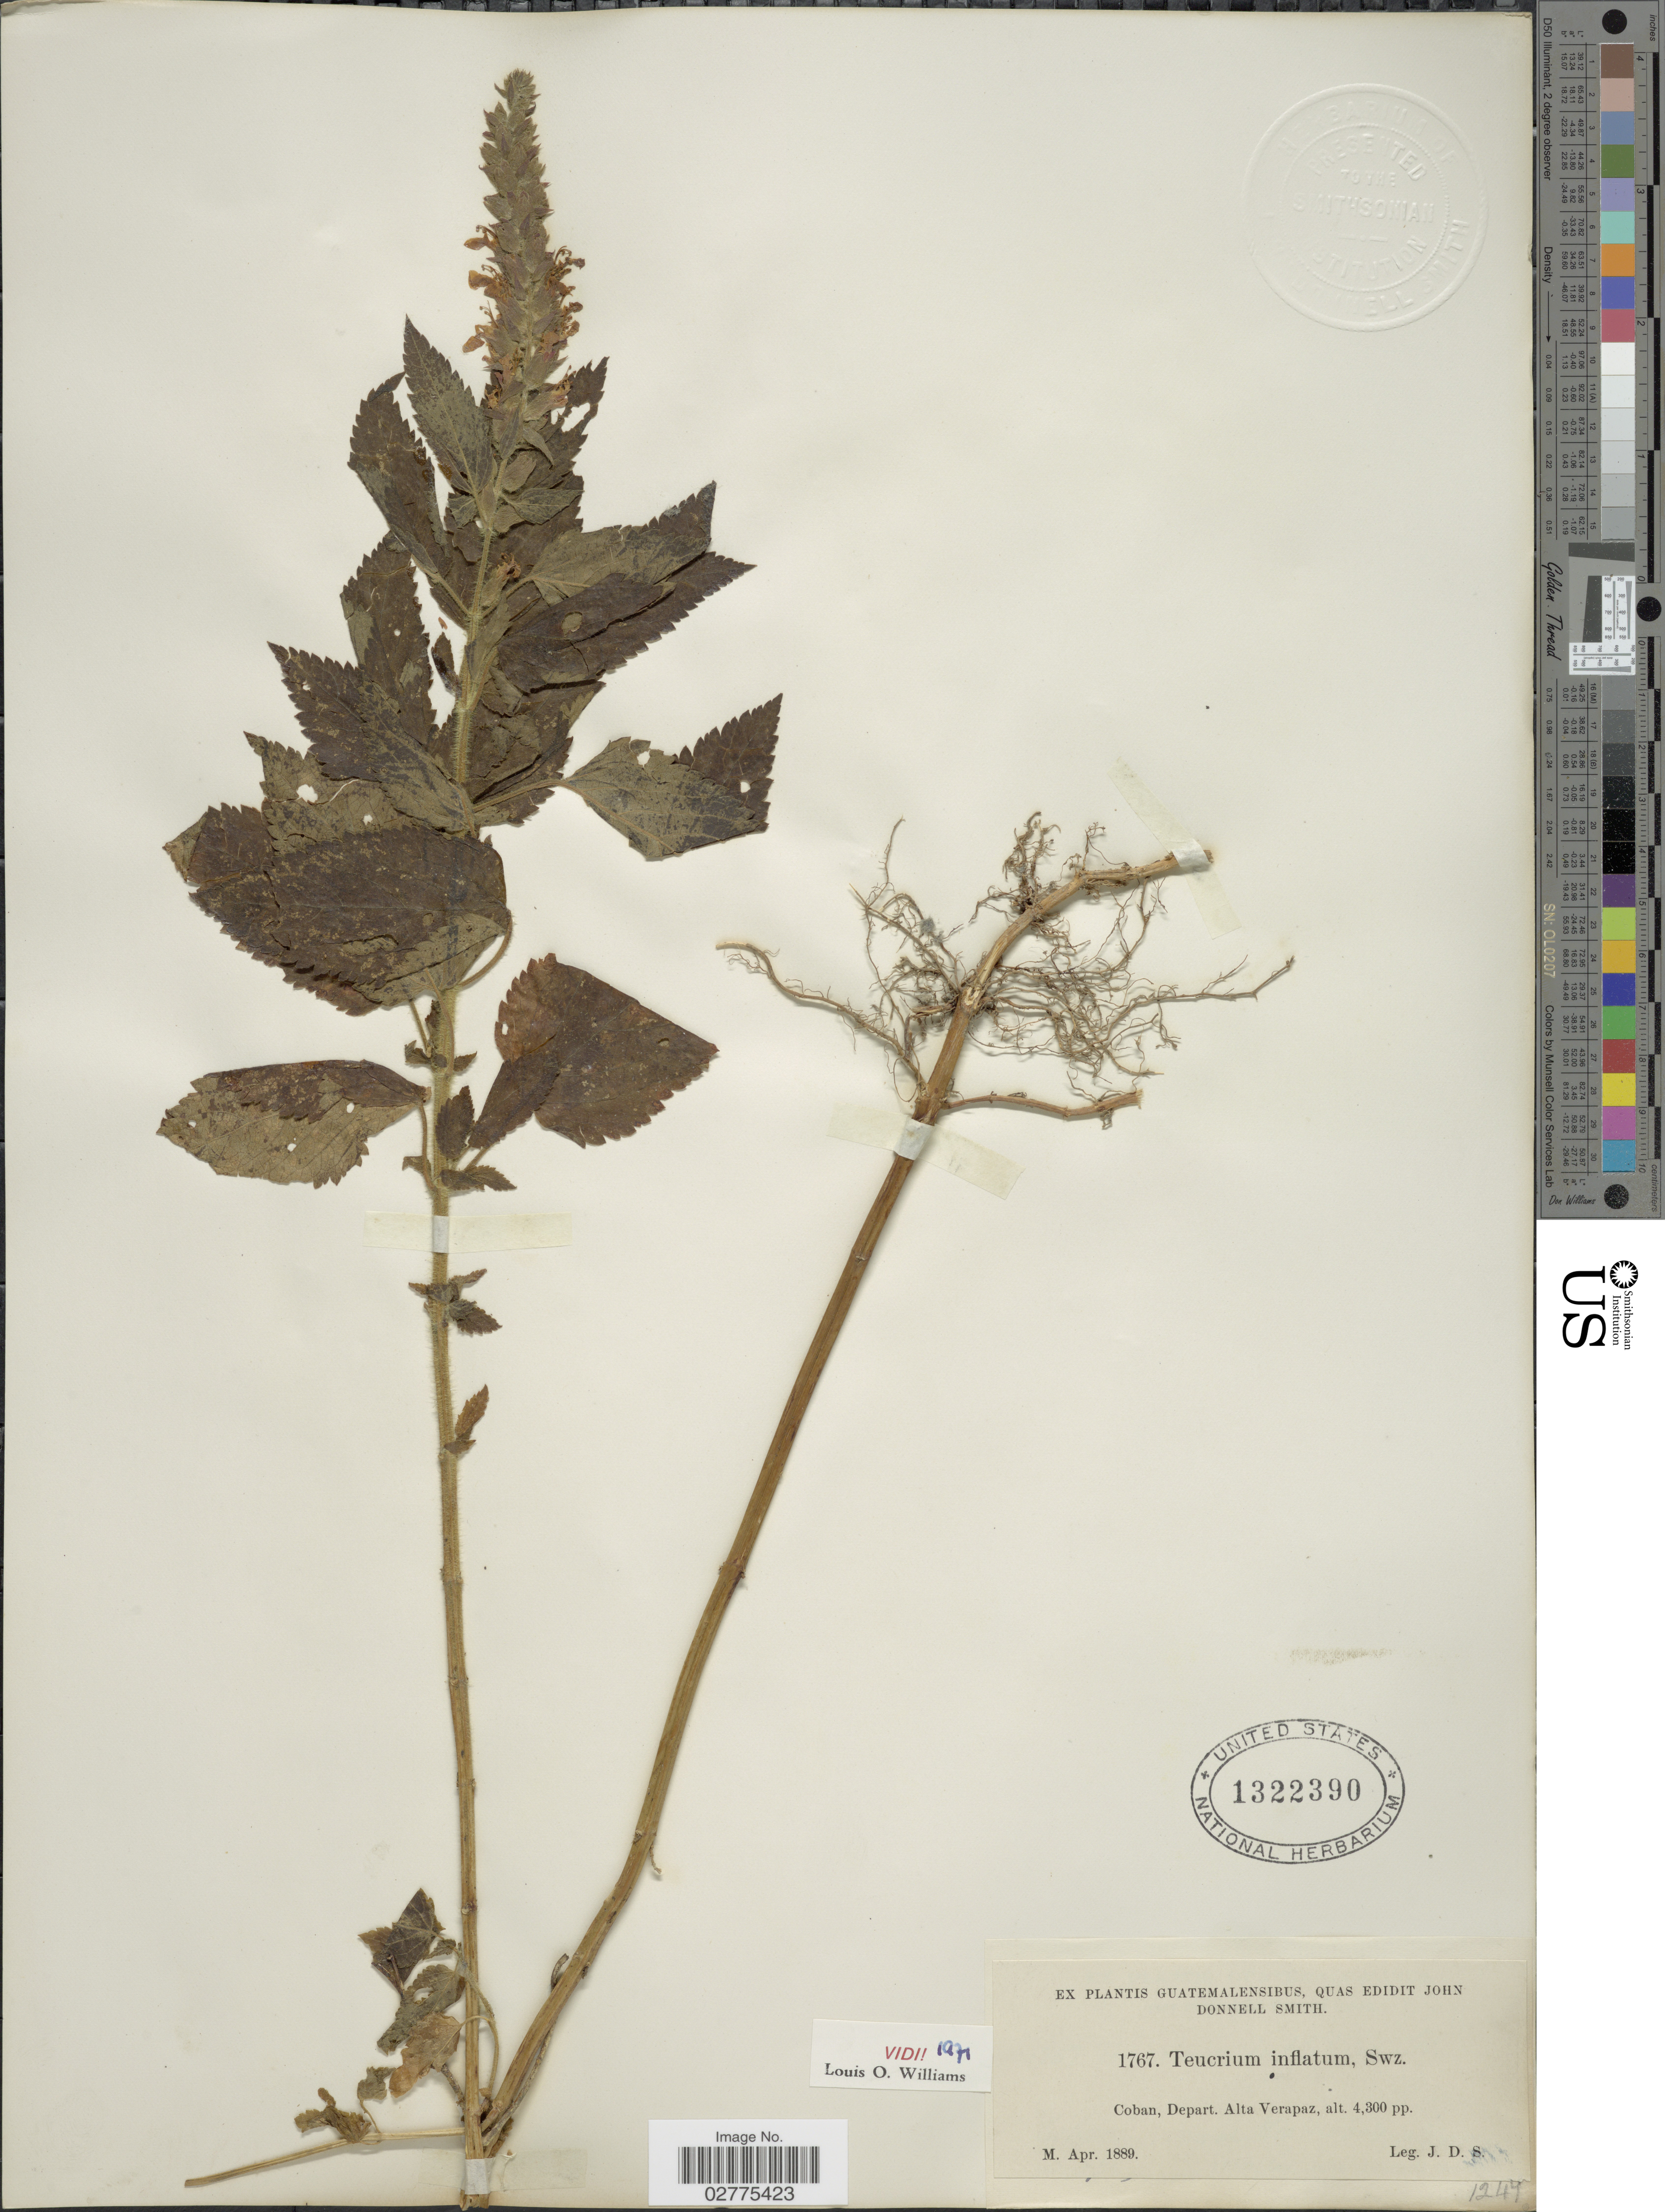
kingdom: Plantae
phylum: Tracheophyta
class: Magnoliopsida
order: Lamiales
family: Lamiaceae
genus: Teucrium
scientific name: Teucrium vesicarium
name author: Mill.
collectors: J. Donnell Smith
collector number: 1767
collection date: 1889-04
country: Guatemala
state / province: Alta Verapaz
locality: Coban, Depart. Alta Verapaz.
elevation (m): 1311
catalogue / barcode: US 1322390